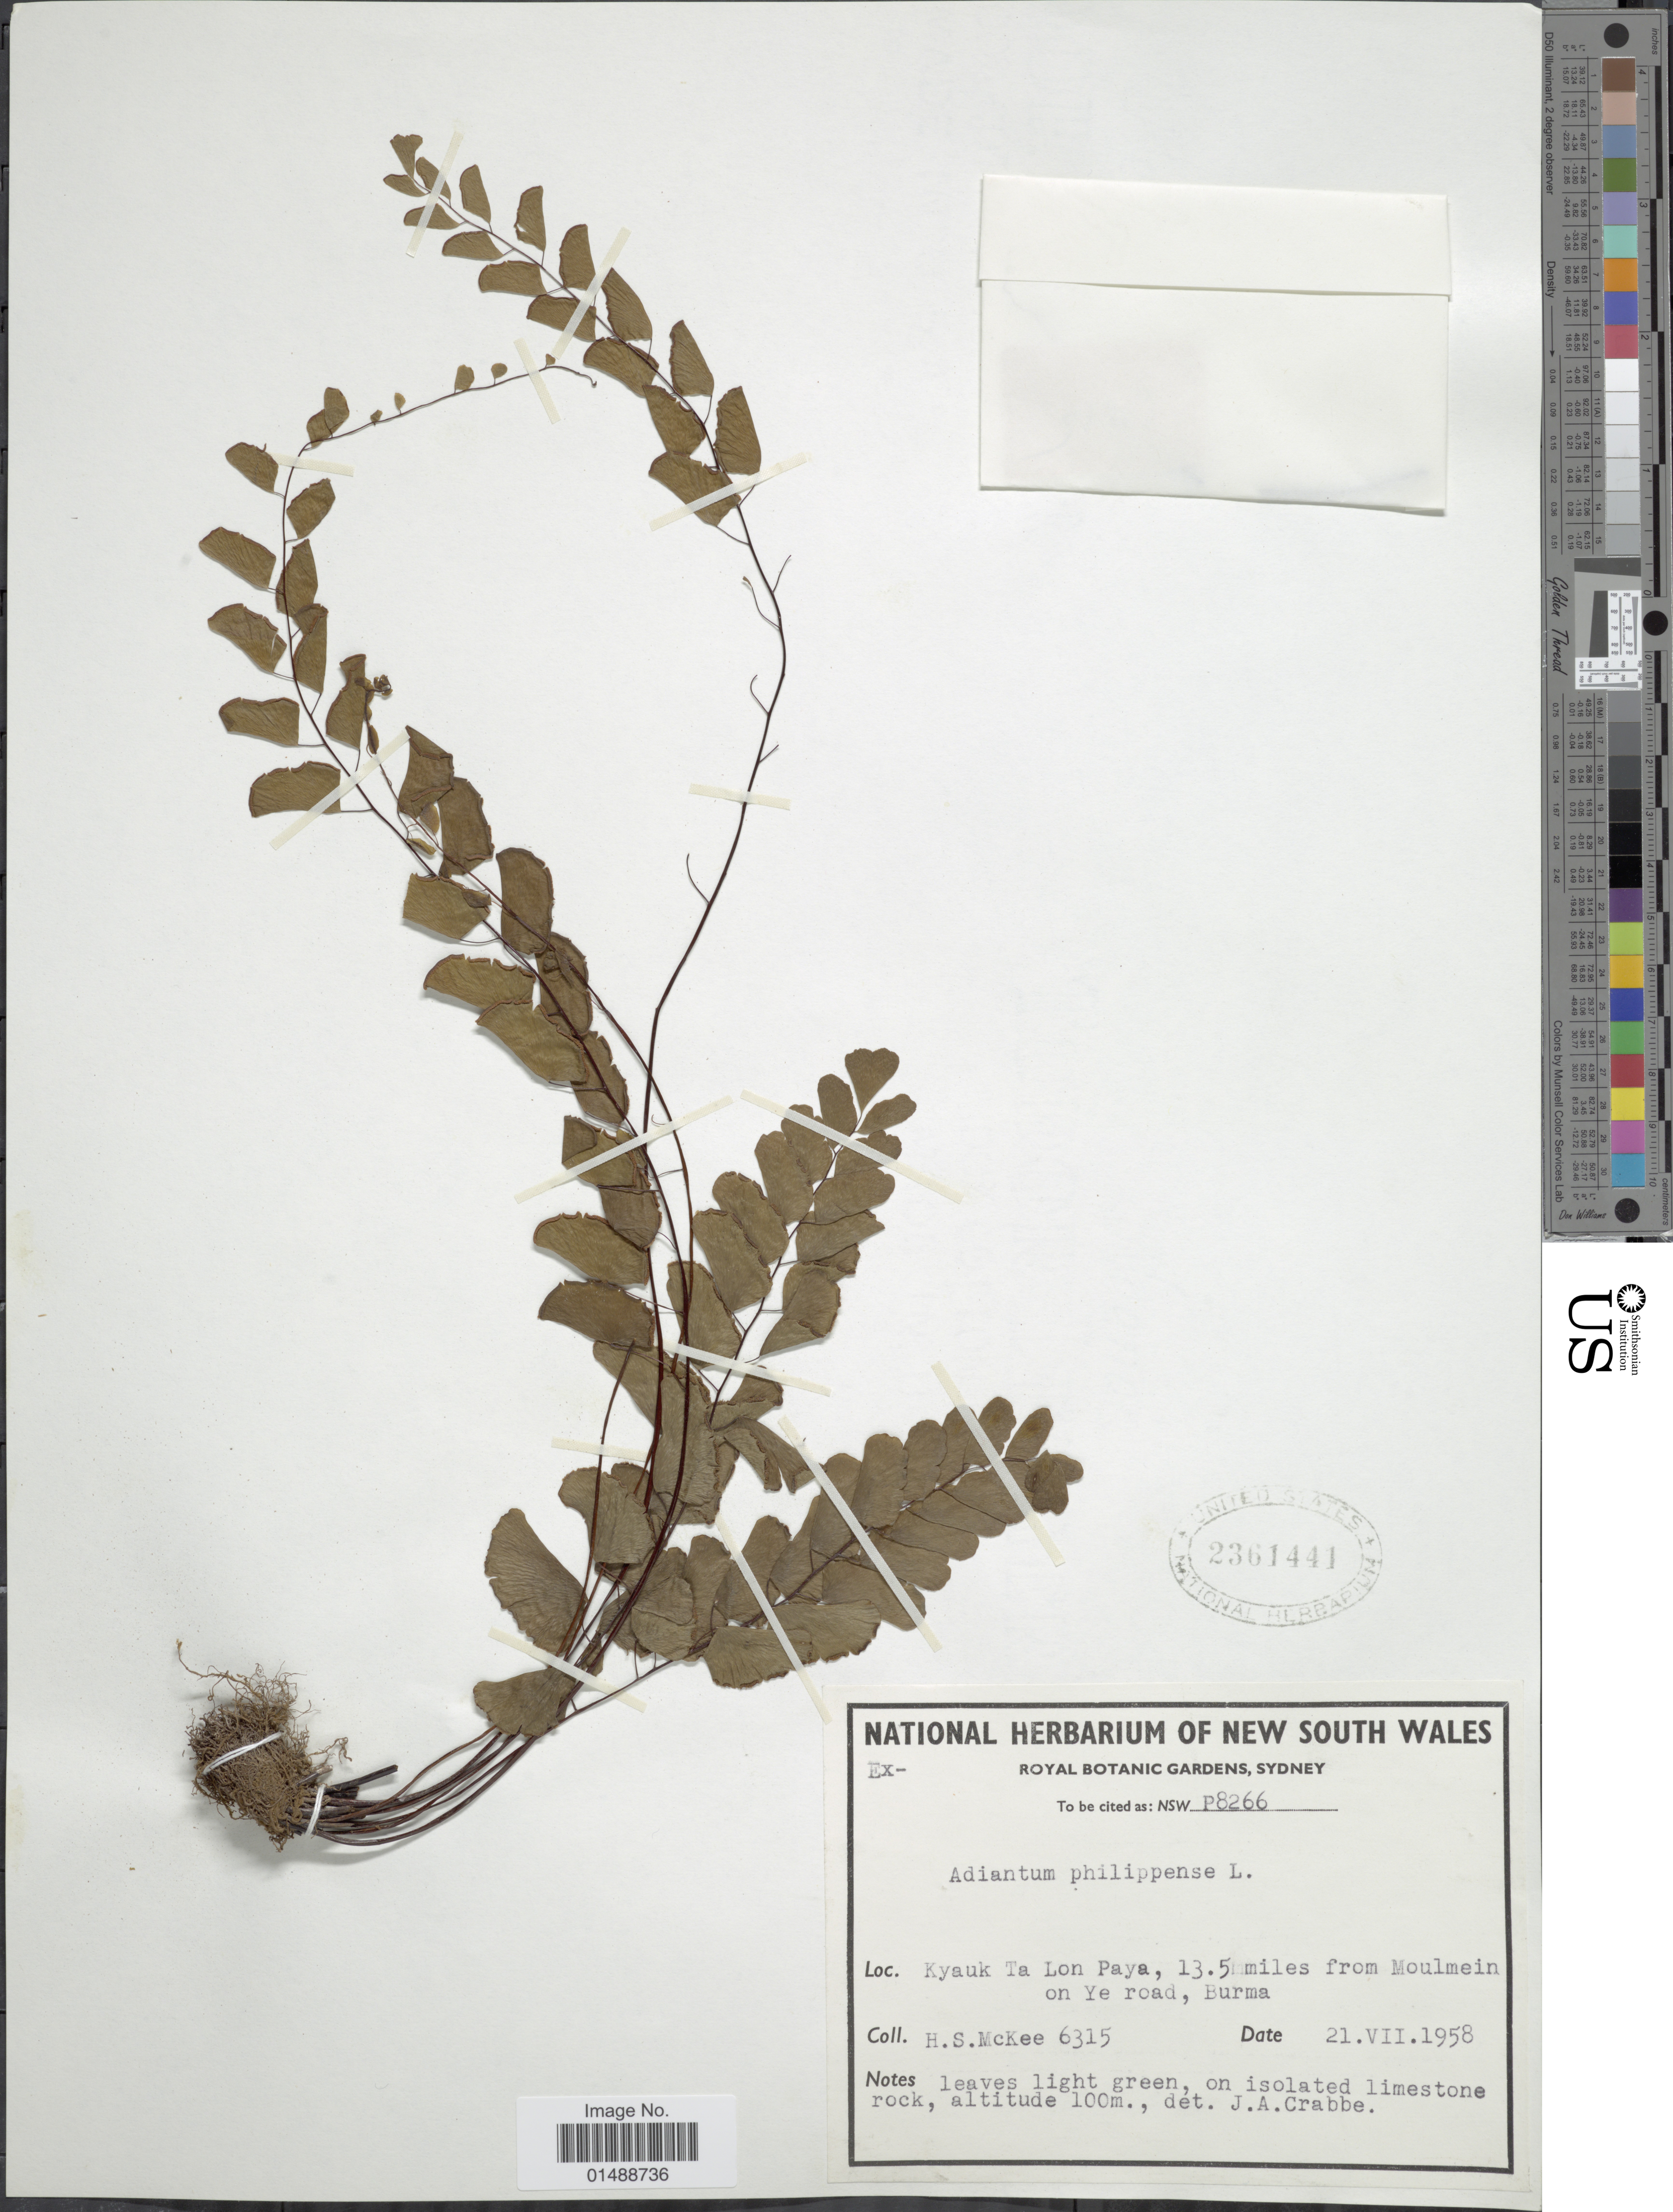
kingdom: Plantae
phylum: Tracheophyta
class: Polypodiopsida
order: Polypodiales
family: Pteridaceae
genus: Adiantum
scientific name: Adiantum philippense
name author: L.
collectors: H. S. McKee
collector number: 6315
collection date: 1958-07-21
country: Myanmar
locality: Kyauk Ta Kon paya, 13.5 miles from Moulmein on Ye road, Burma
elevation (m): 100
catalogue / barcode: US 2361441